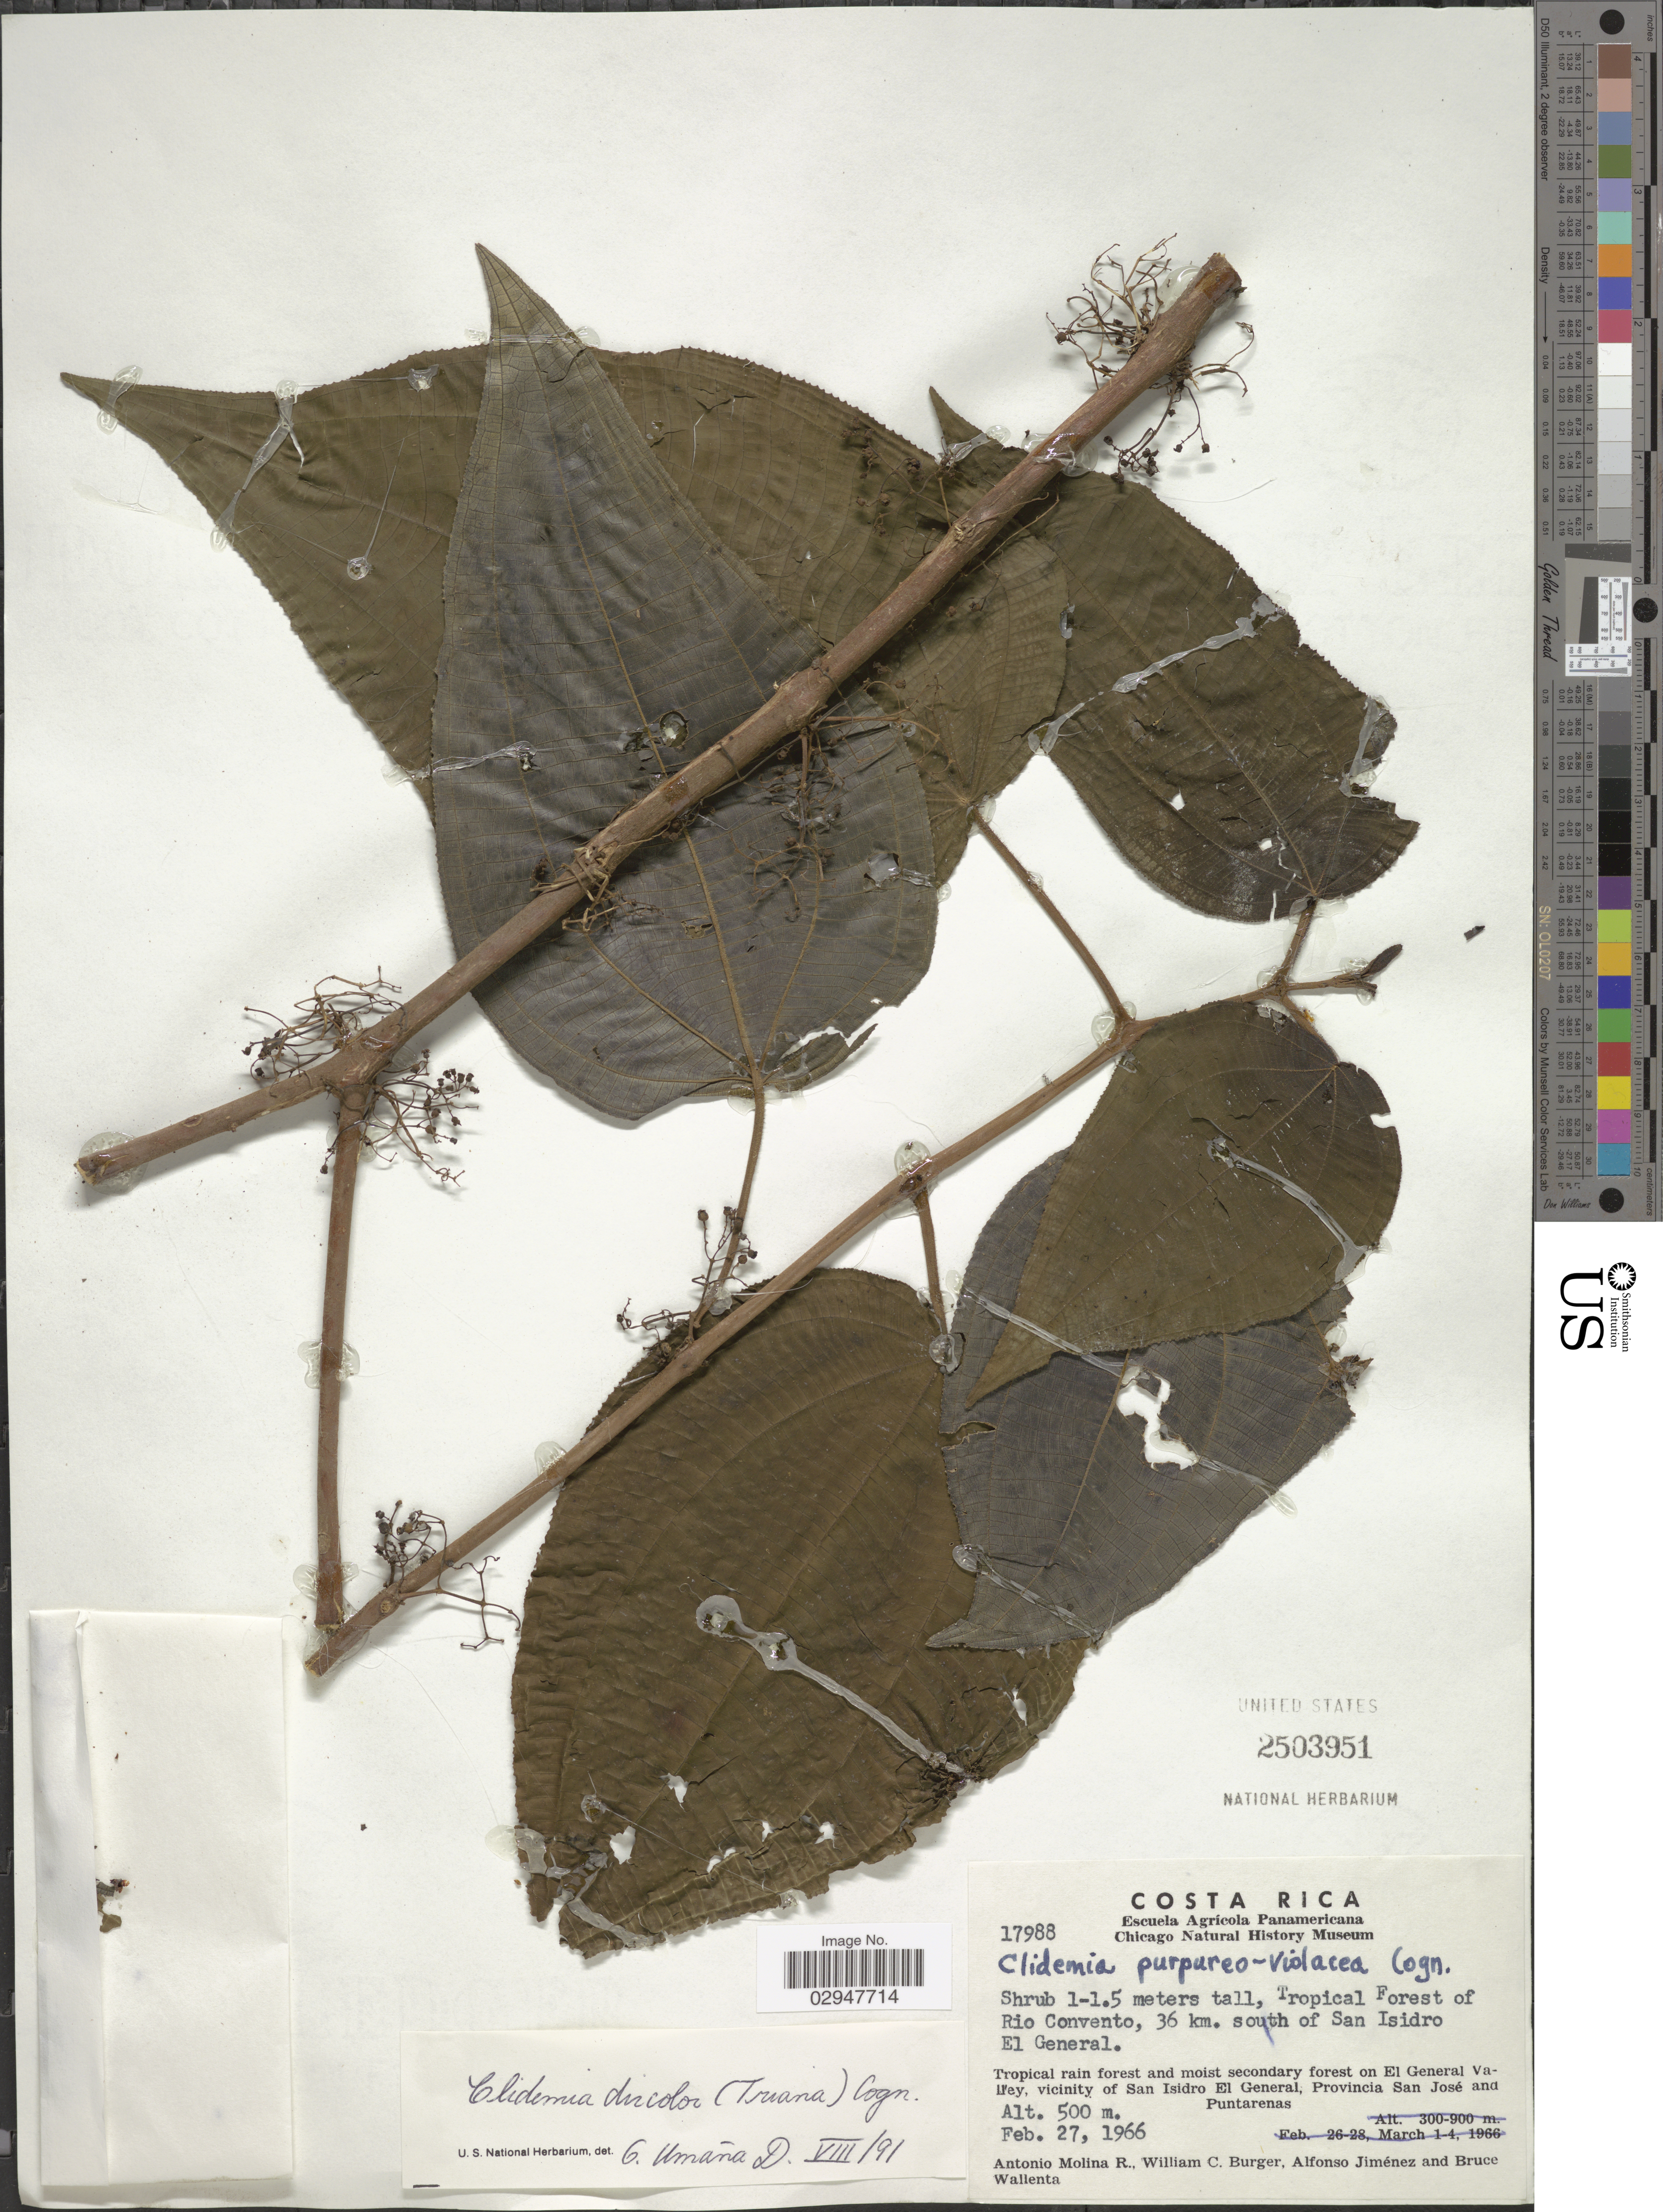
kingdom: Plantae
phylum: Tracheophyta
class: Magnoliopsida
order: Myrtales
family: Melastomataceae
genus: Clidemia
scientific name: Clidemia discolor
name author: (Triana) Cogn.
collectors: A. Molina R., W. Burger, A. Jiménez & B. Wallenta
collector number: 17988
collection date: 1966-02-27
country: Costa Rica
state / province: Puntarenas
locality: Tropical rain forest and moist secondary forest on El General Valley, vicinity of San Isidro El General, Provincia San José and Puntarenas, Tropical Forest of Rio Convento, 36 km. south of San Isidro El General.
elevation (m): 500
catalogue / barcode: US 2503951